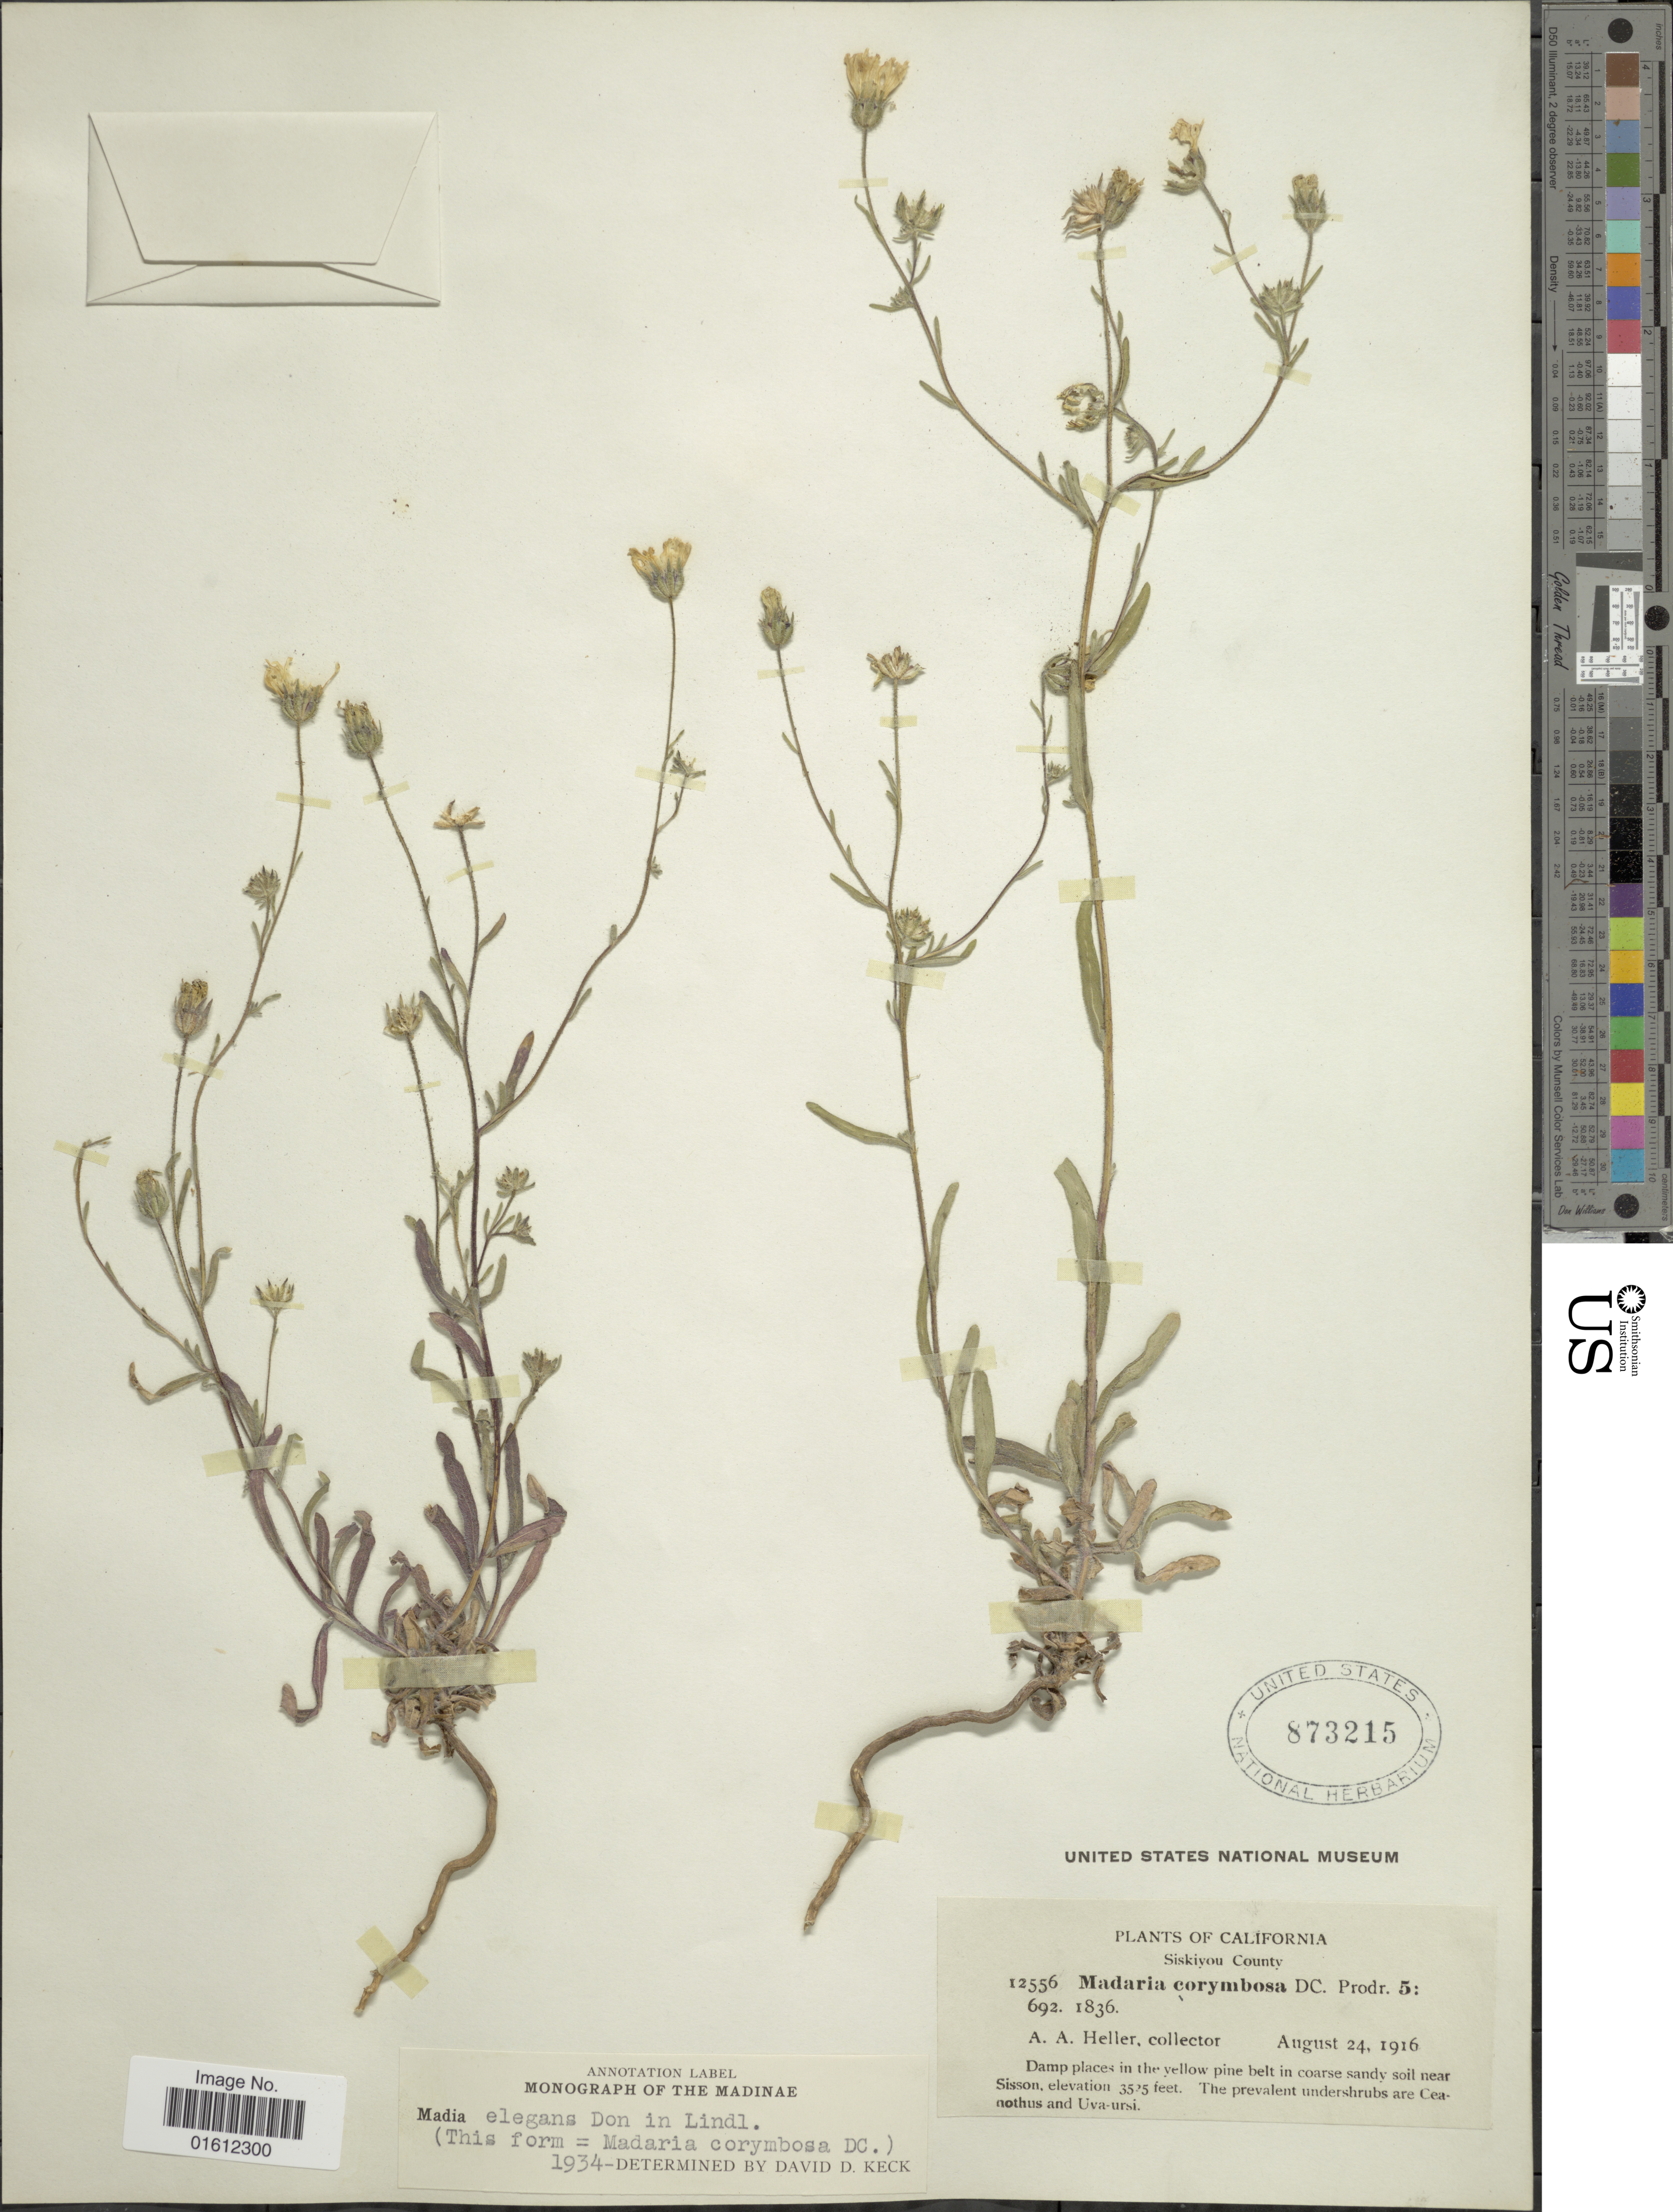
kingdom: Plantae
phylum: Tracheophyta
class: Magnoliopsida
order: Asterales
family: Asteraceae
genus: Madia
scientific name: Madia elegans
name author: D. Don ex Lindl.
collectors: A. A. Heller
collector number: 12556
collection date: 1916-08-24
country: United States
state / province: California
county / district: Siskiyou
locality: Siskiyou County, Damp places in the yellow pin belt in coarse sandy soil near Sisson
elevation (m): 1074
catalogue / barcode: US 873215